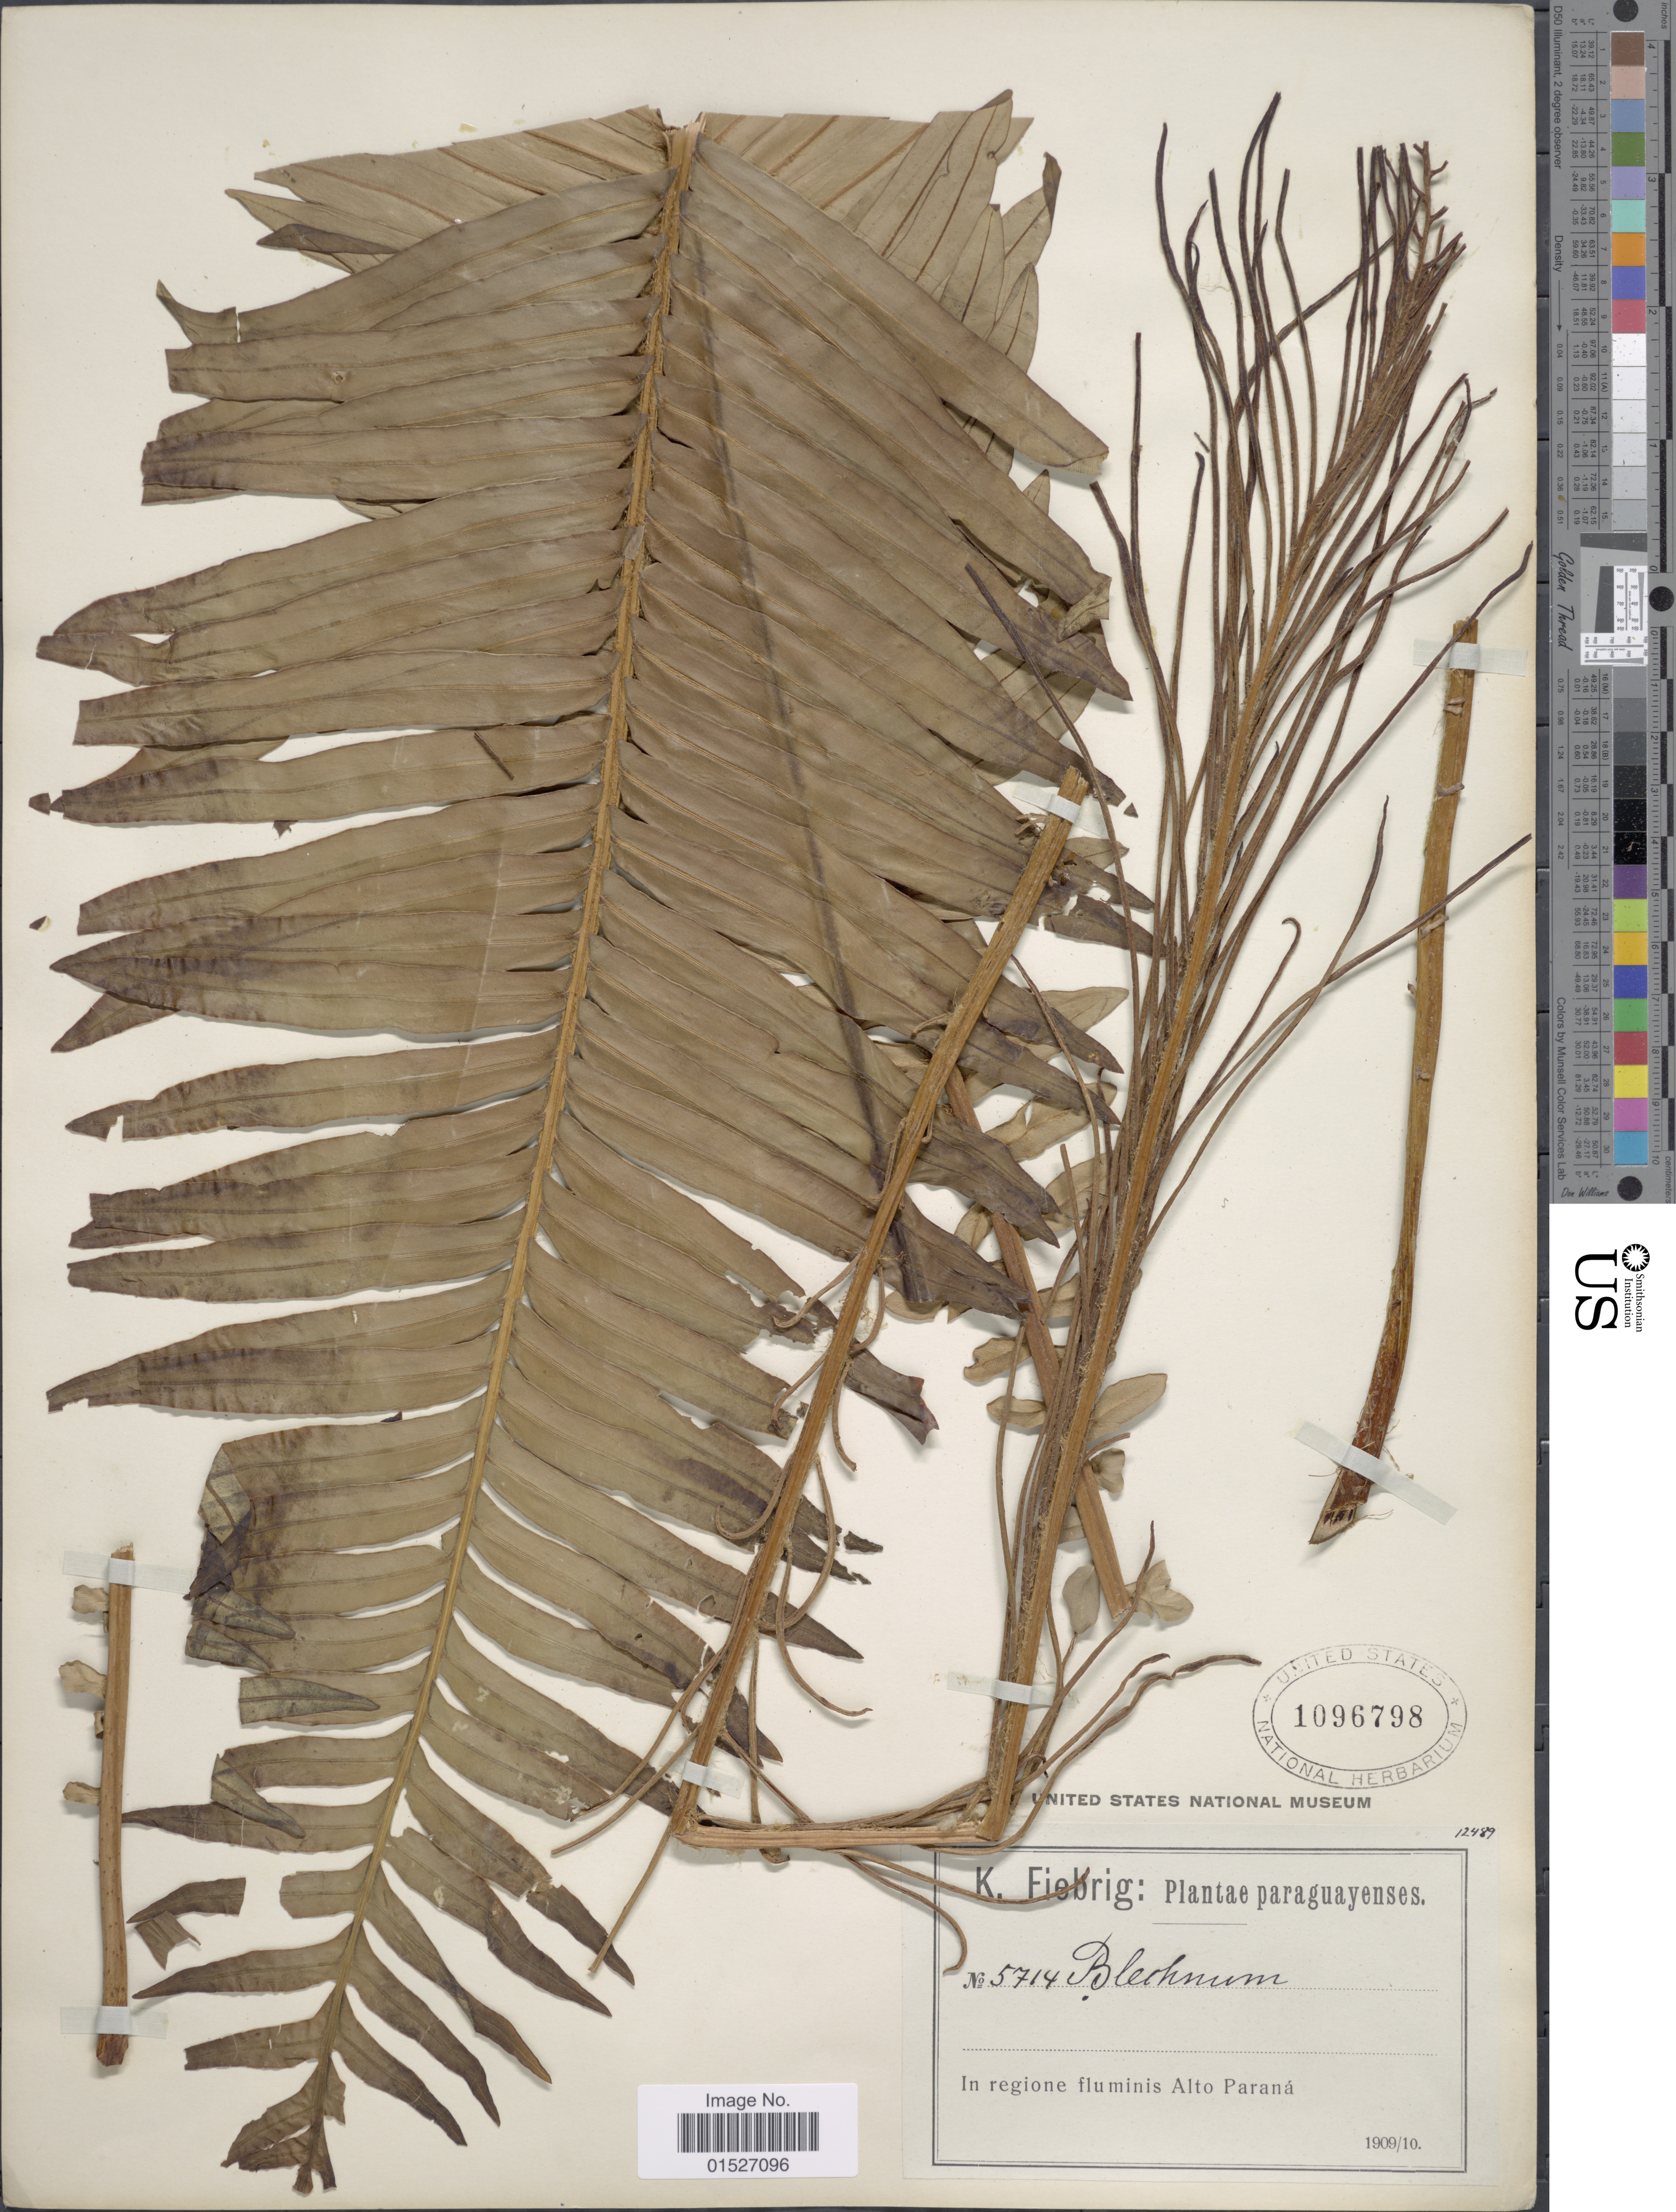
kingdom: Plantae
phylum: Tracheophyta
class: Polypodiopsida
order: Polypodiales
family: Blechnaceae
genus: Blechnum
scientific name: Blechnum sp.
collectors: K. Fiebrig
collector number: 5714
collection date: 1909-10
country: Paraguay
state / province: Alto Parana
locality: In regione fluminis Alto Parana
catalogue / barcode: US 1096798